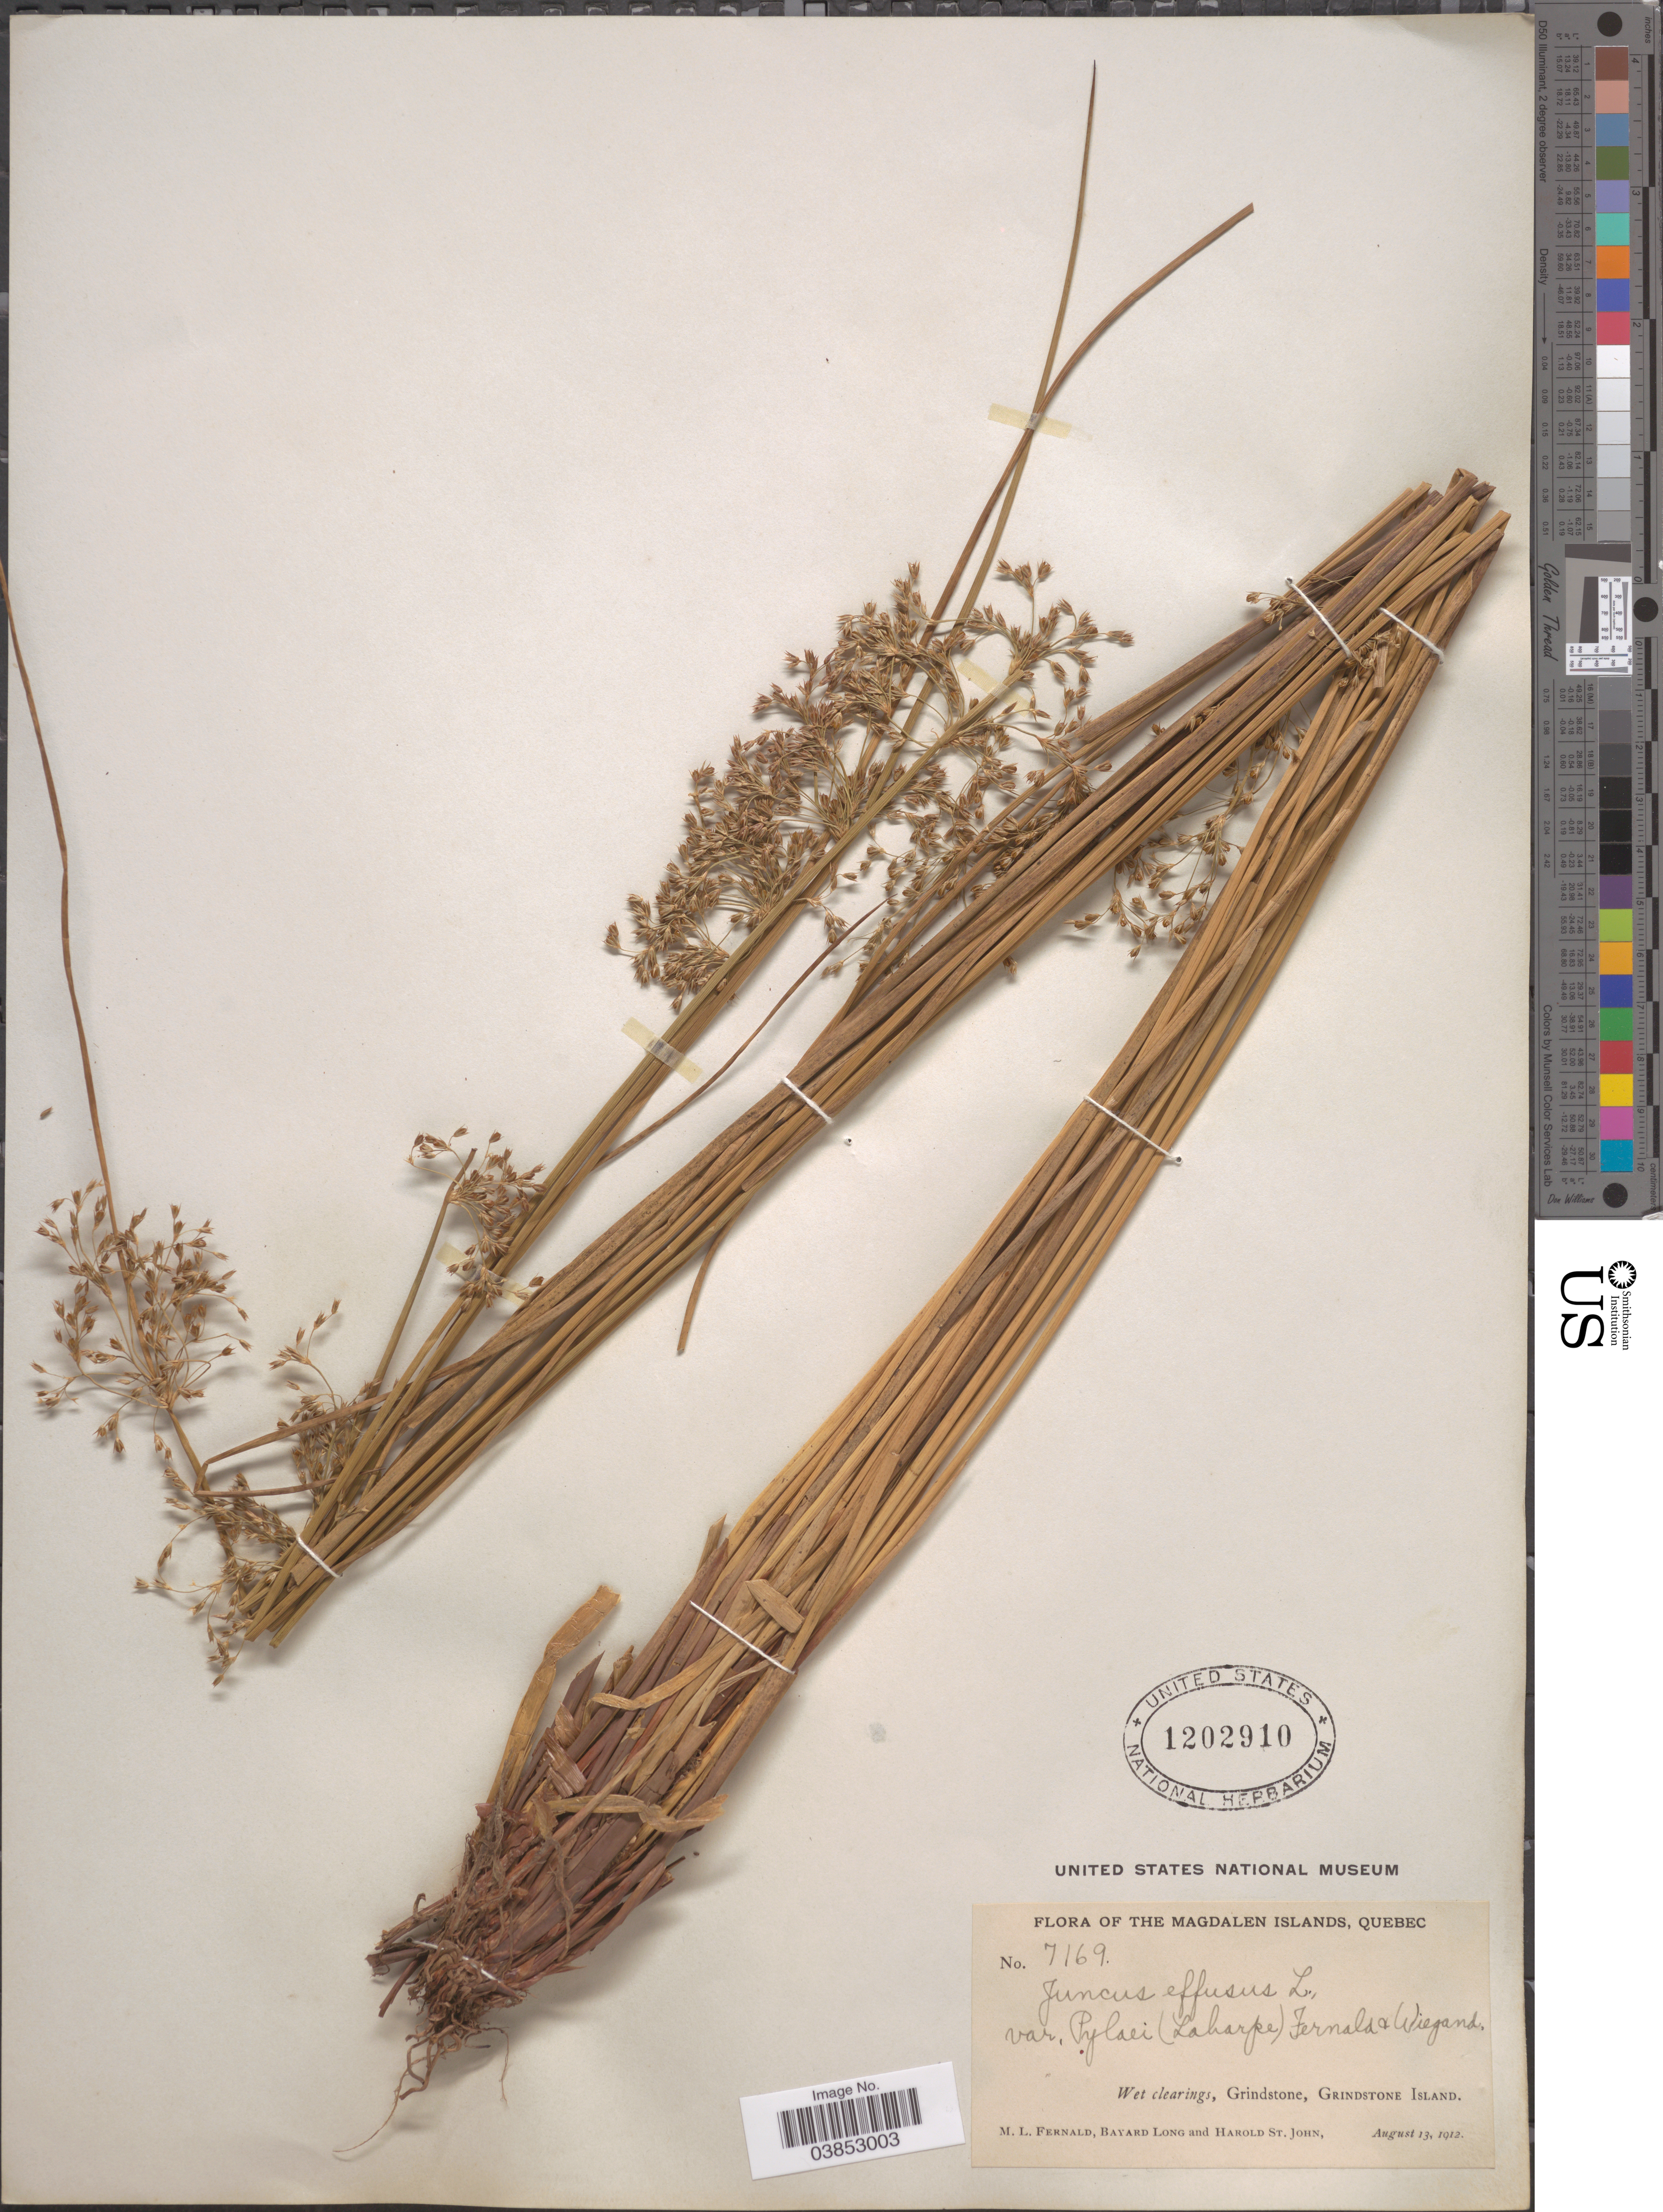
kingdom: Plantae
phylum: Tracheophyta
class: Liliopsida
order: Poales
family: Juncaceae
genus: Juncus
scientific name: Juncus effusus var. pylaei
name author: (Laharpe) Fernald & Wiegand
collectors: M. L. Fernald, B. Long & H. St. John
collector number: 7169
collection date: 1912-08-13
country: Canada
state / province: Quebec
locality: The Magdalen Islands. Grindstone, Grindstone Island.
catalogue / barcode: US 1202910